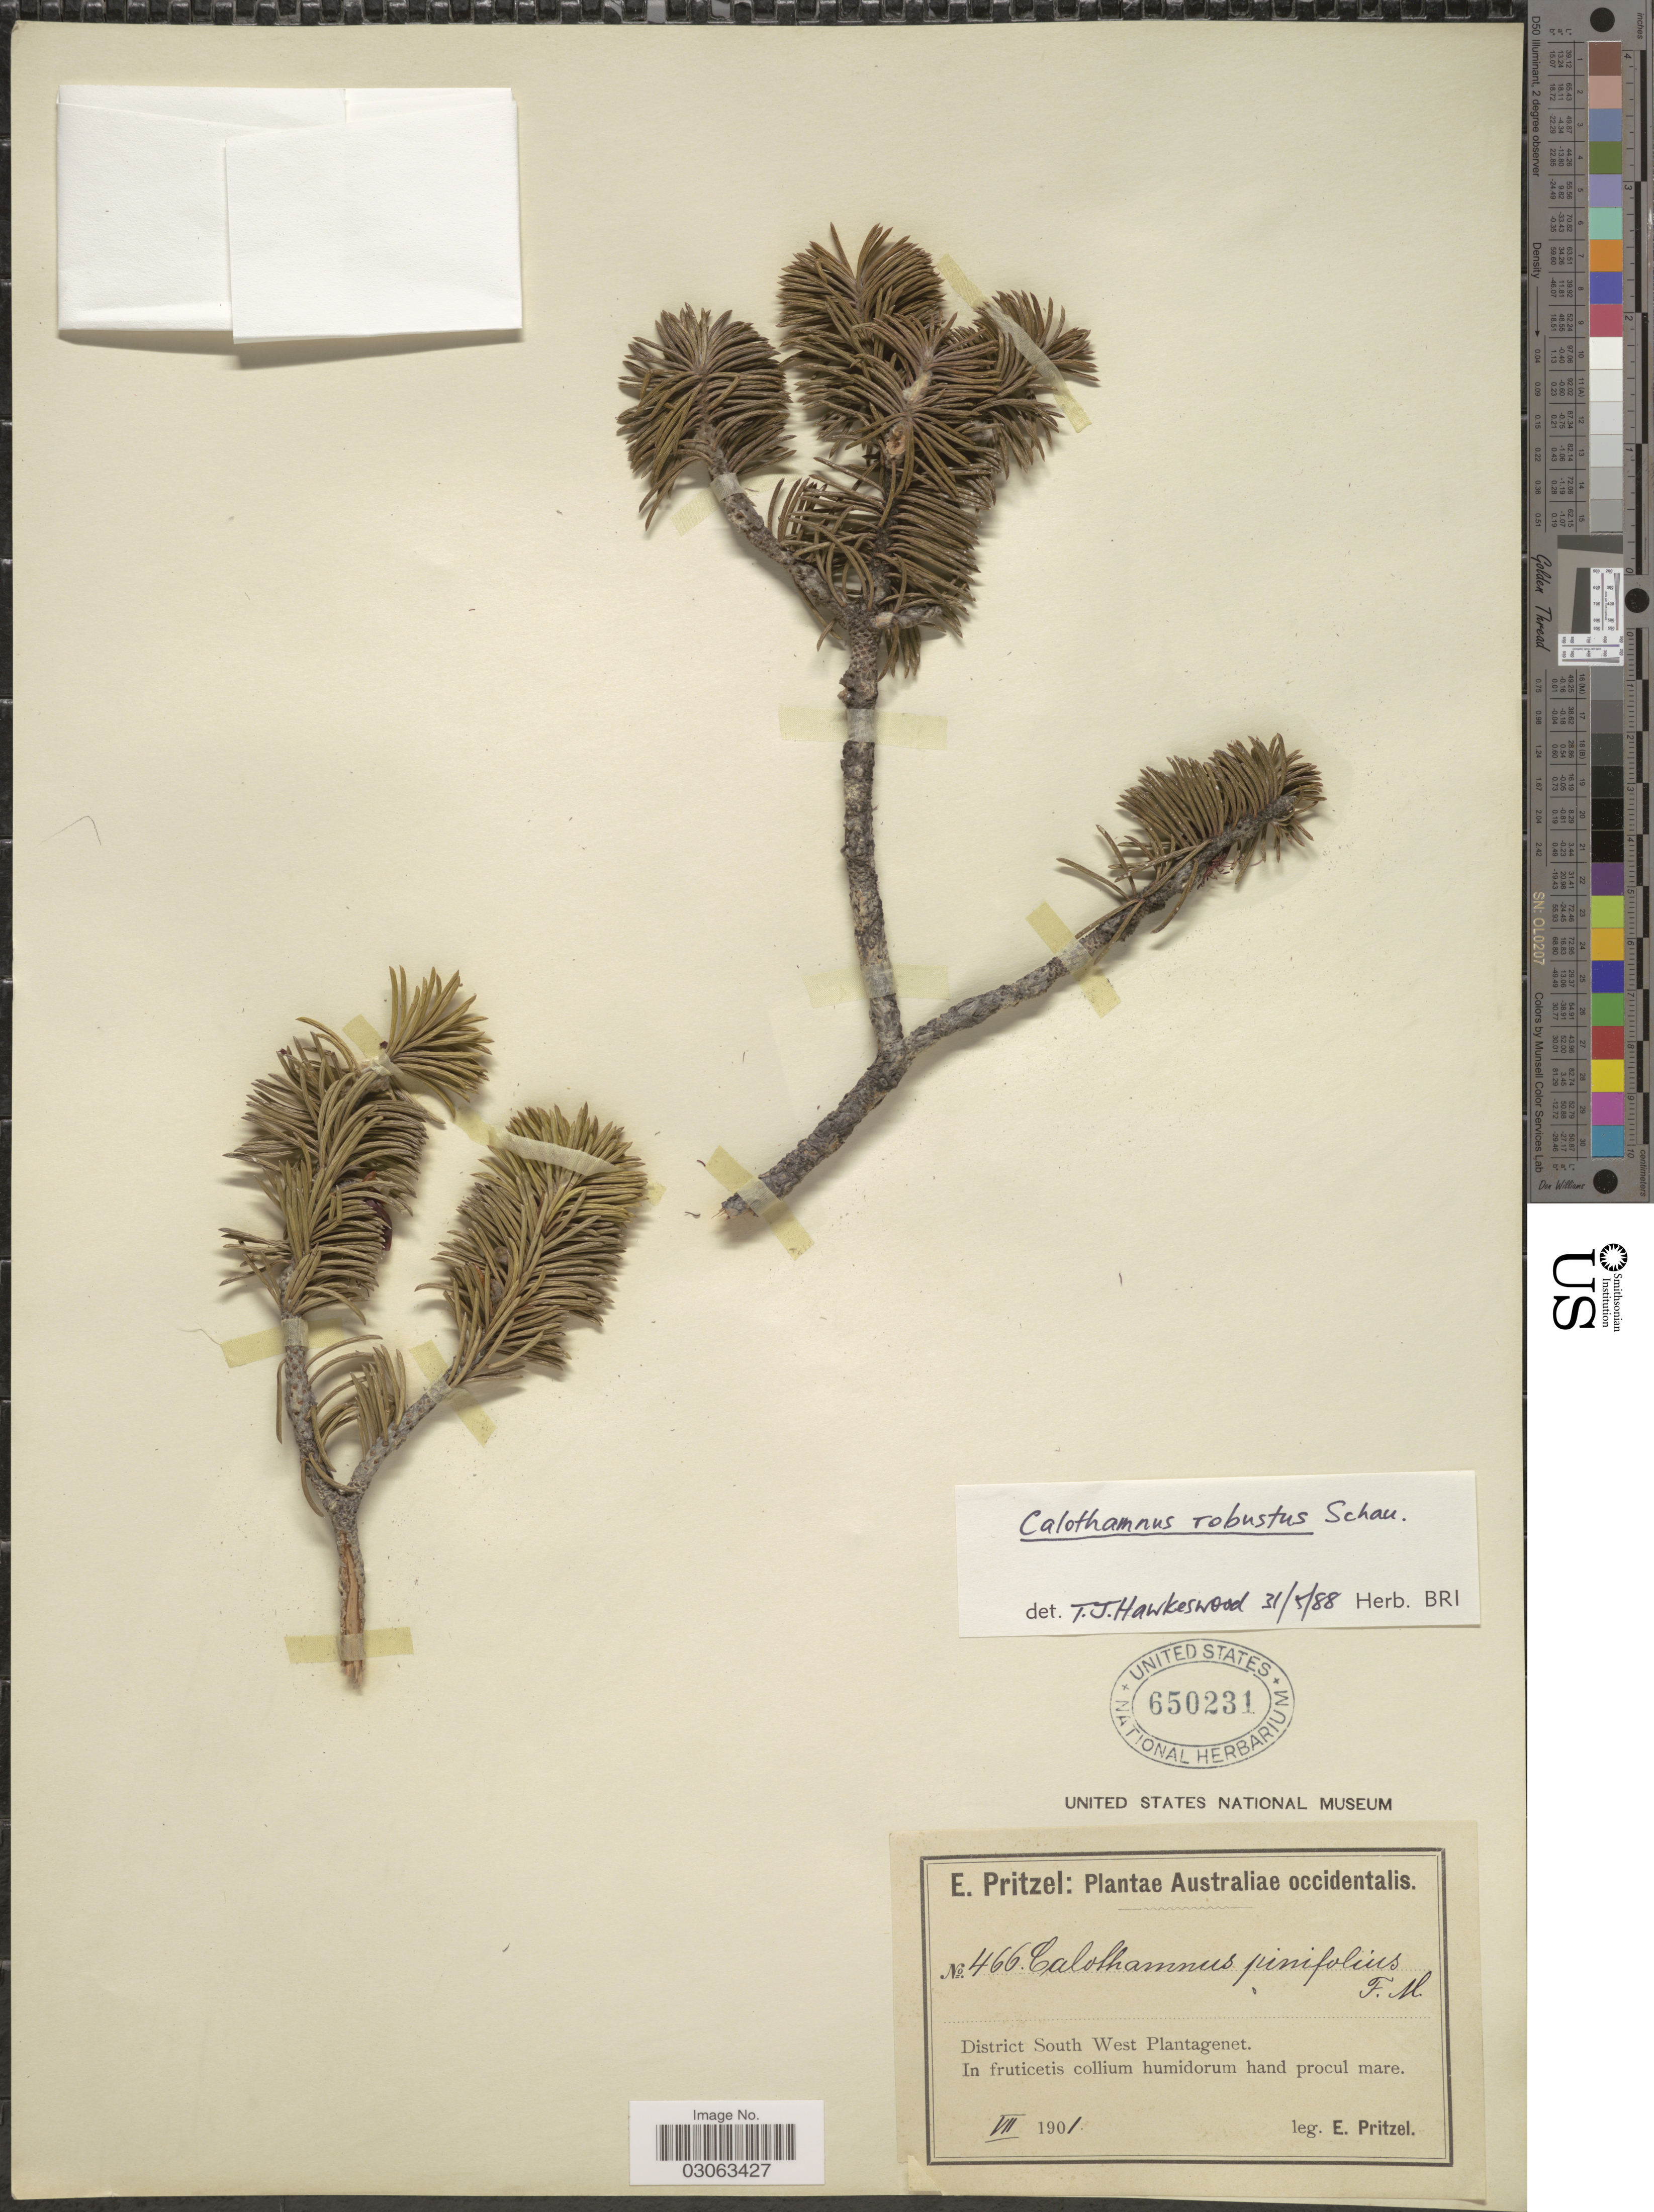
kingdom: Plantae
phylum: Tracheophyta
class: Magnoliopsida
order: Myrtales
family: Myrtaceae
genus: Calothamnus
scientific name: Calothamnus robustus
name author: Schauer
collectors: E. G. Pritzel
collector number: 466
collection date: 1901-07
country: Australia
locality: Australiae occidentalis. District South West Plantagenet.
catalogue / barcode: US 650231